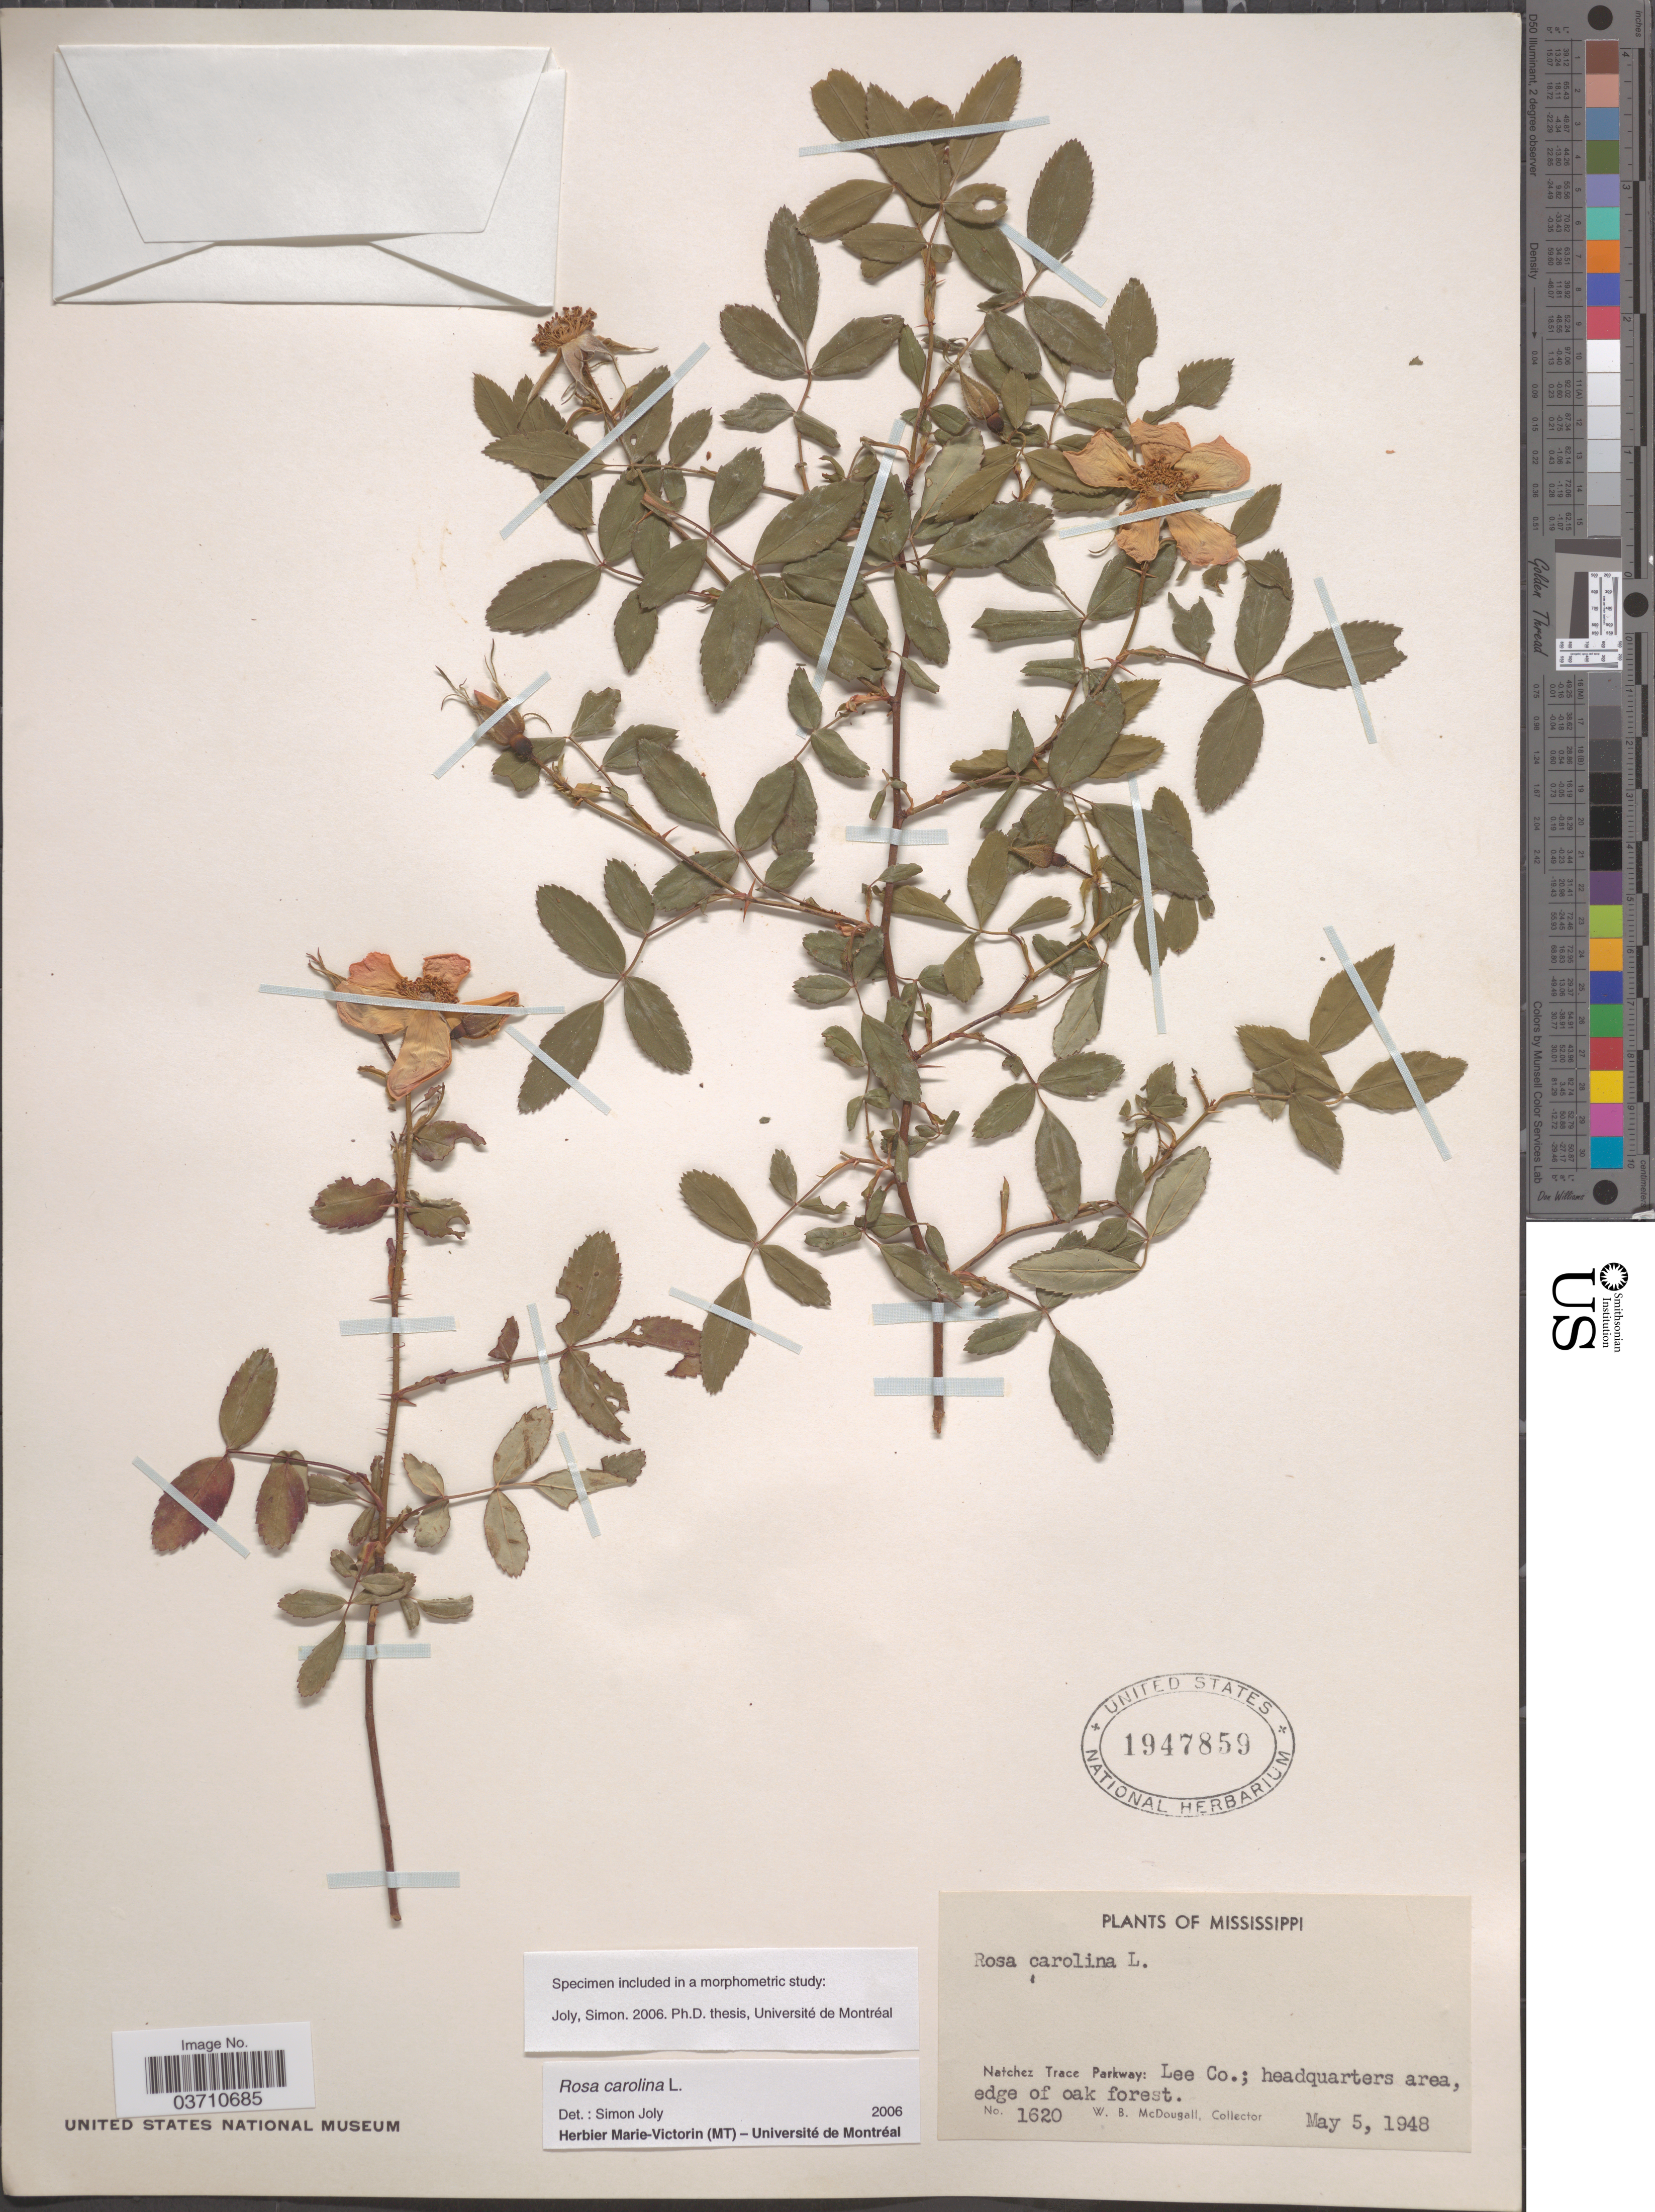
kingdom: Plantae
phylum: Tracheophyta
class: Magnoliopsida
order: Rosales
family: Rosaceae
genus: Rosa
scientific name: Rosa carolina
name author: L.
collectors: W. B. McDougall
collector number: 1620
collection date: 1948-05-05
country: United States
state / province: Mississippi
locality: Natchez Trace Parkway: Lee Co.; headquarters area, edge of oak forest.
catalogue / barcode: US 1947859